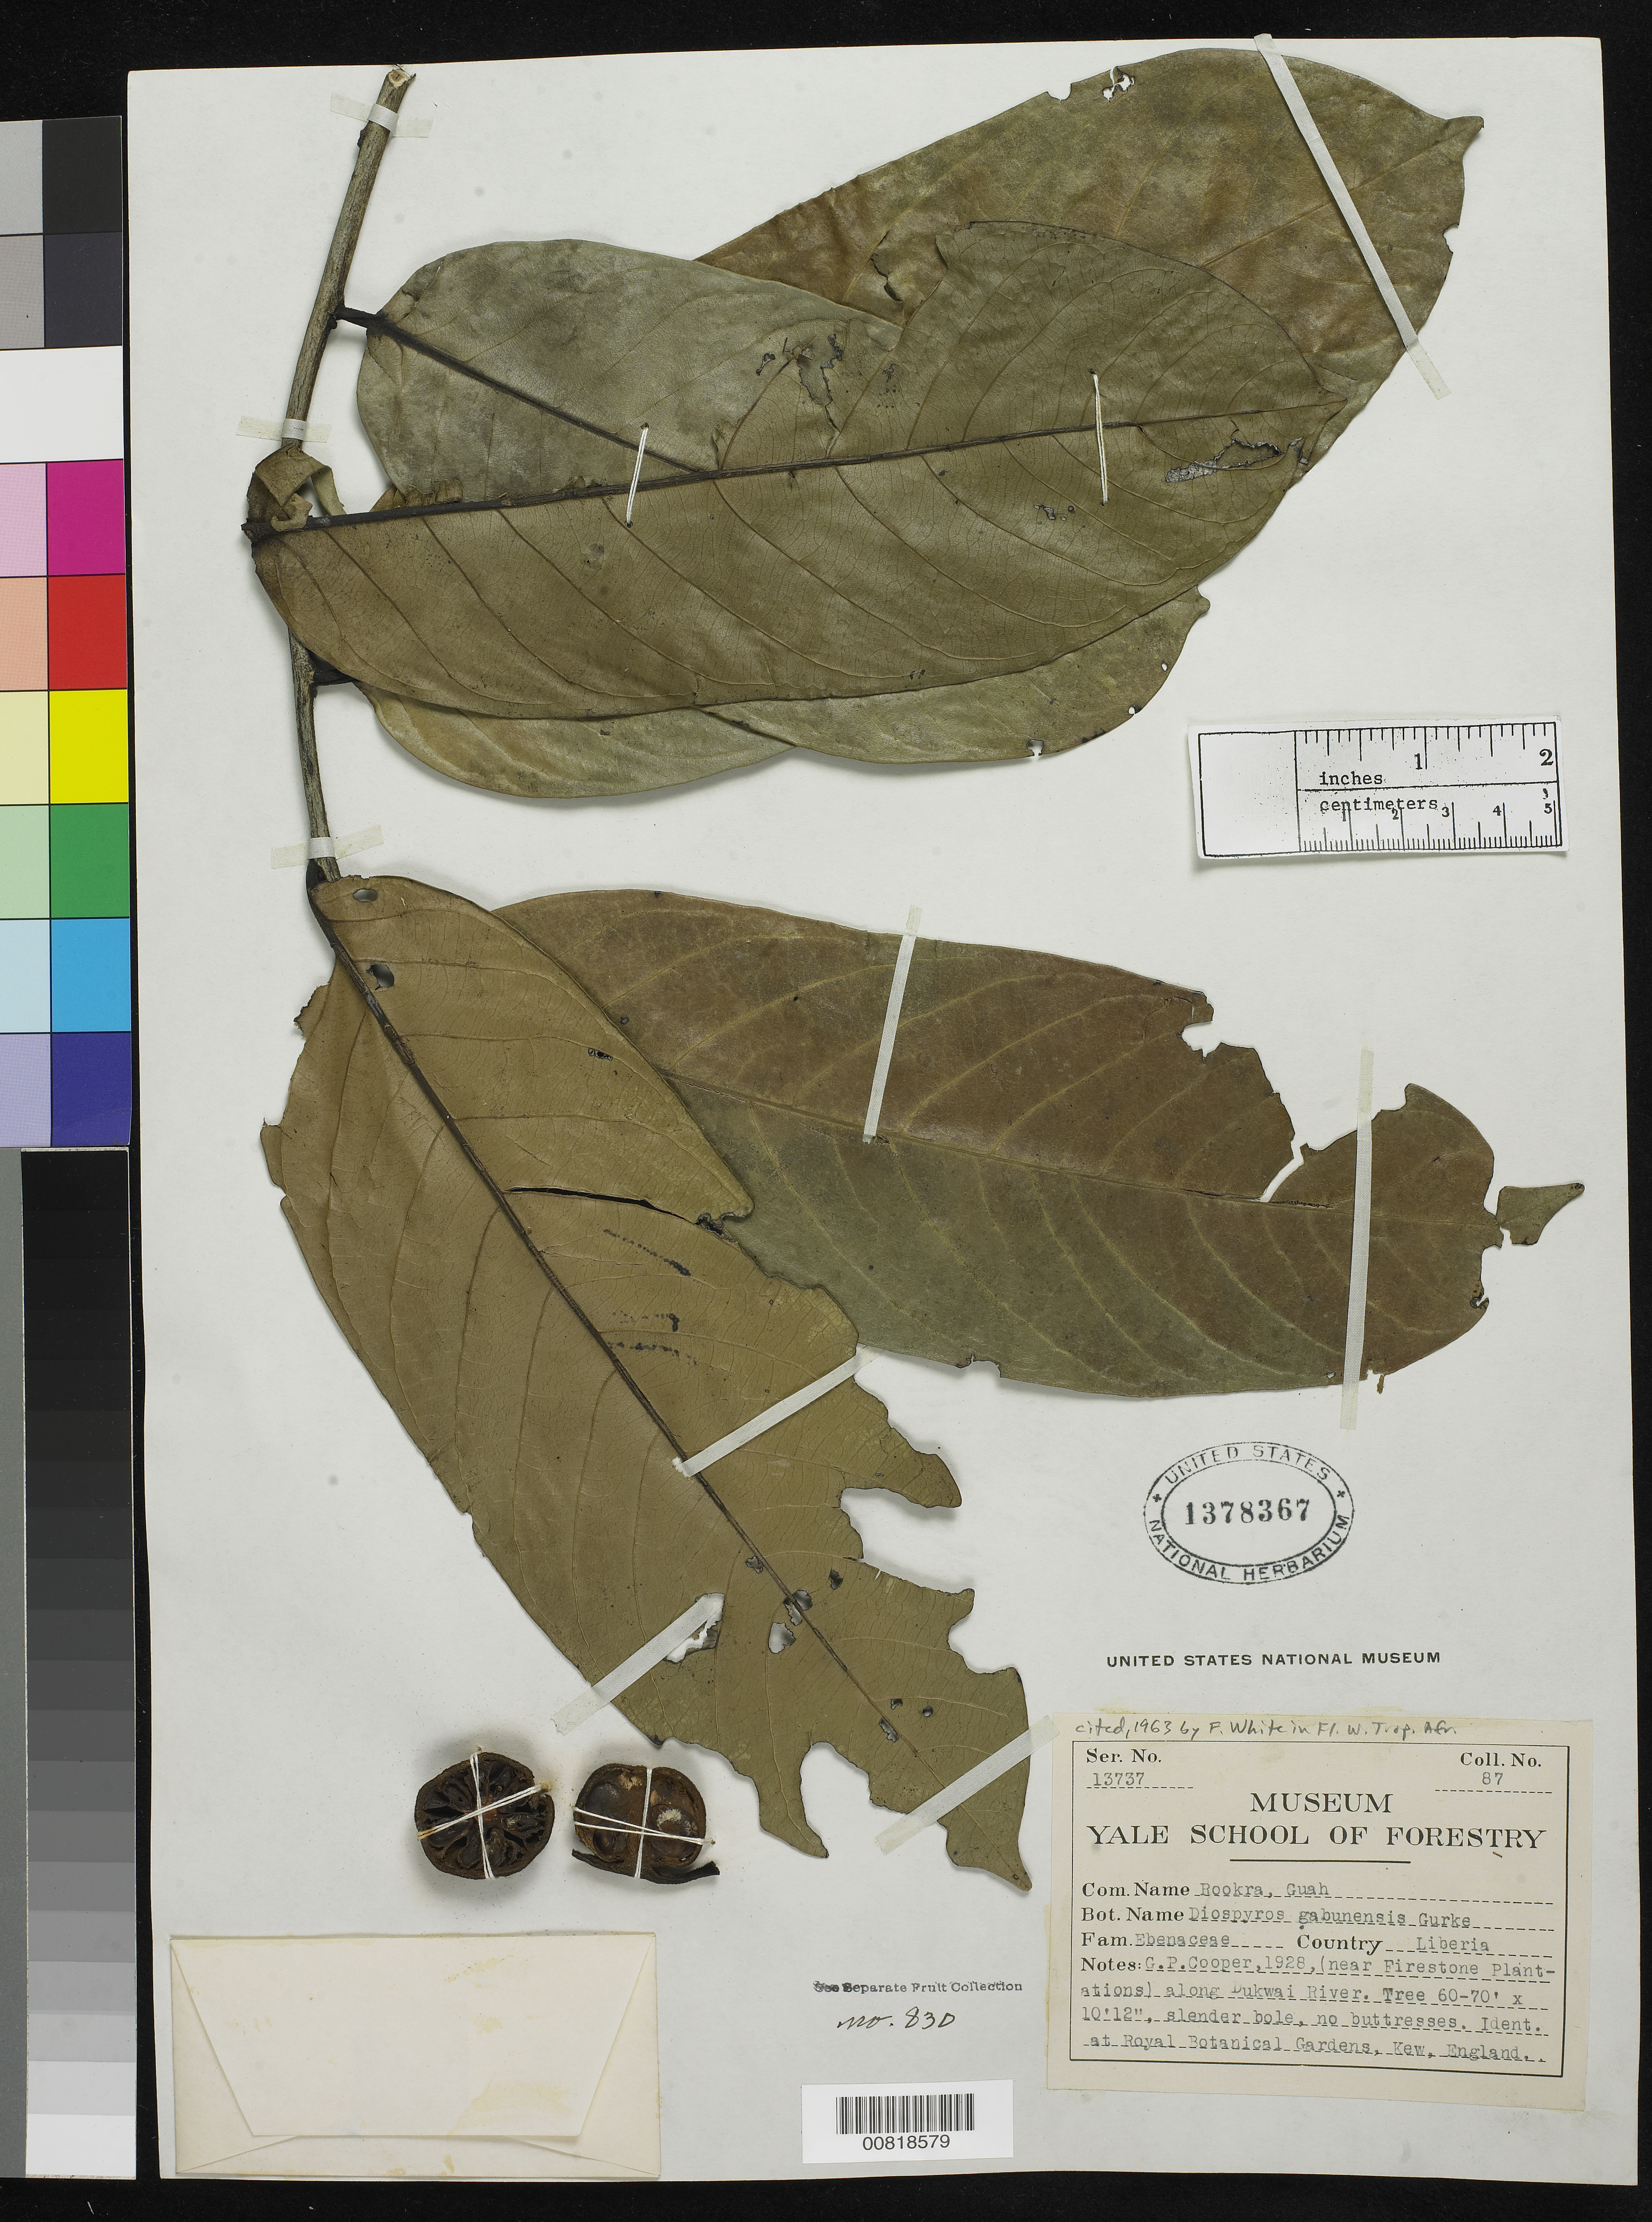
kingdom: Plantae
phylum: Tracheophyta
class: Magnoliopsida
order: Ericales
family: Ebenaceae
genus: Diospyros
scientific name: Diospyros gabunensis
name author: Gürke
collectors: G. Cooper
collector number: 1928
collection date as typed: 1928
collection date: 1928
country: Liberia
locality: (near Firestone Plantations) along Dukwai River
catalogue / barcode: US 1378367